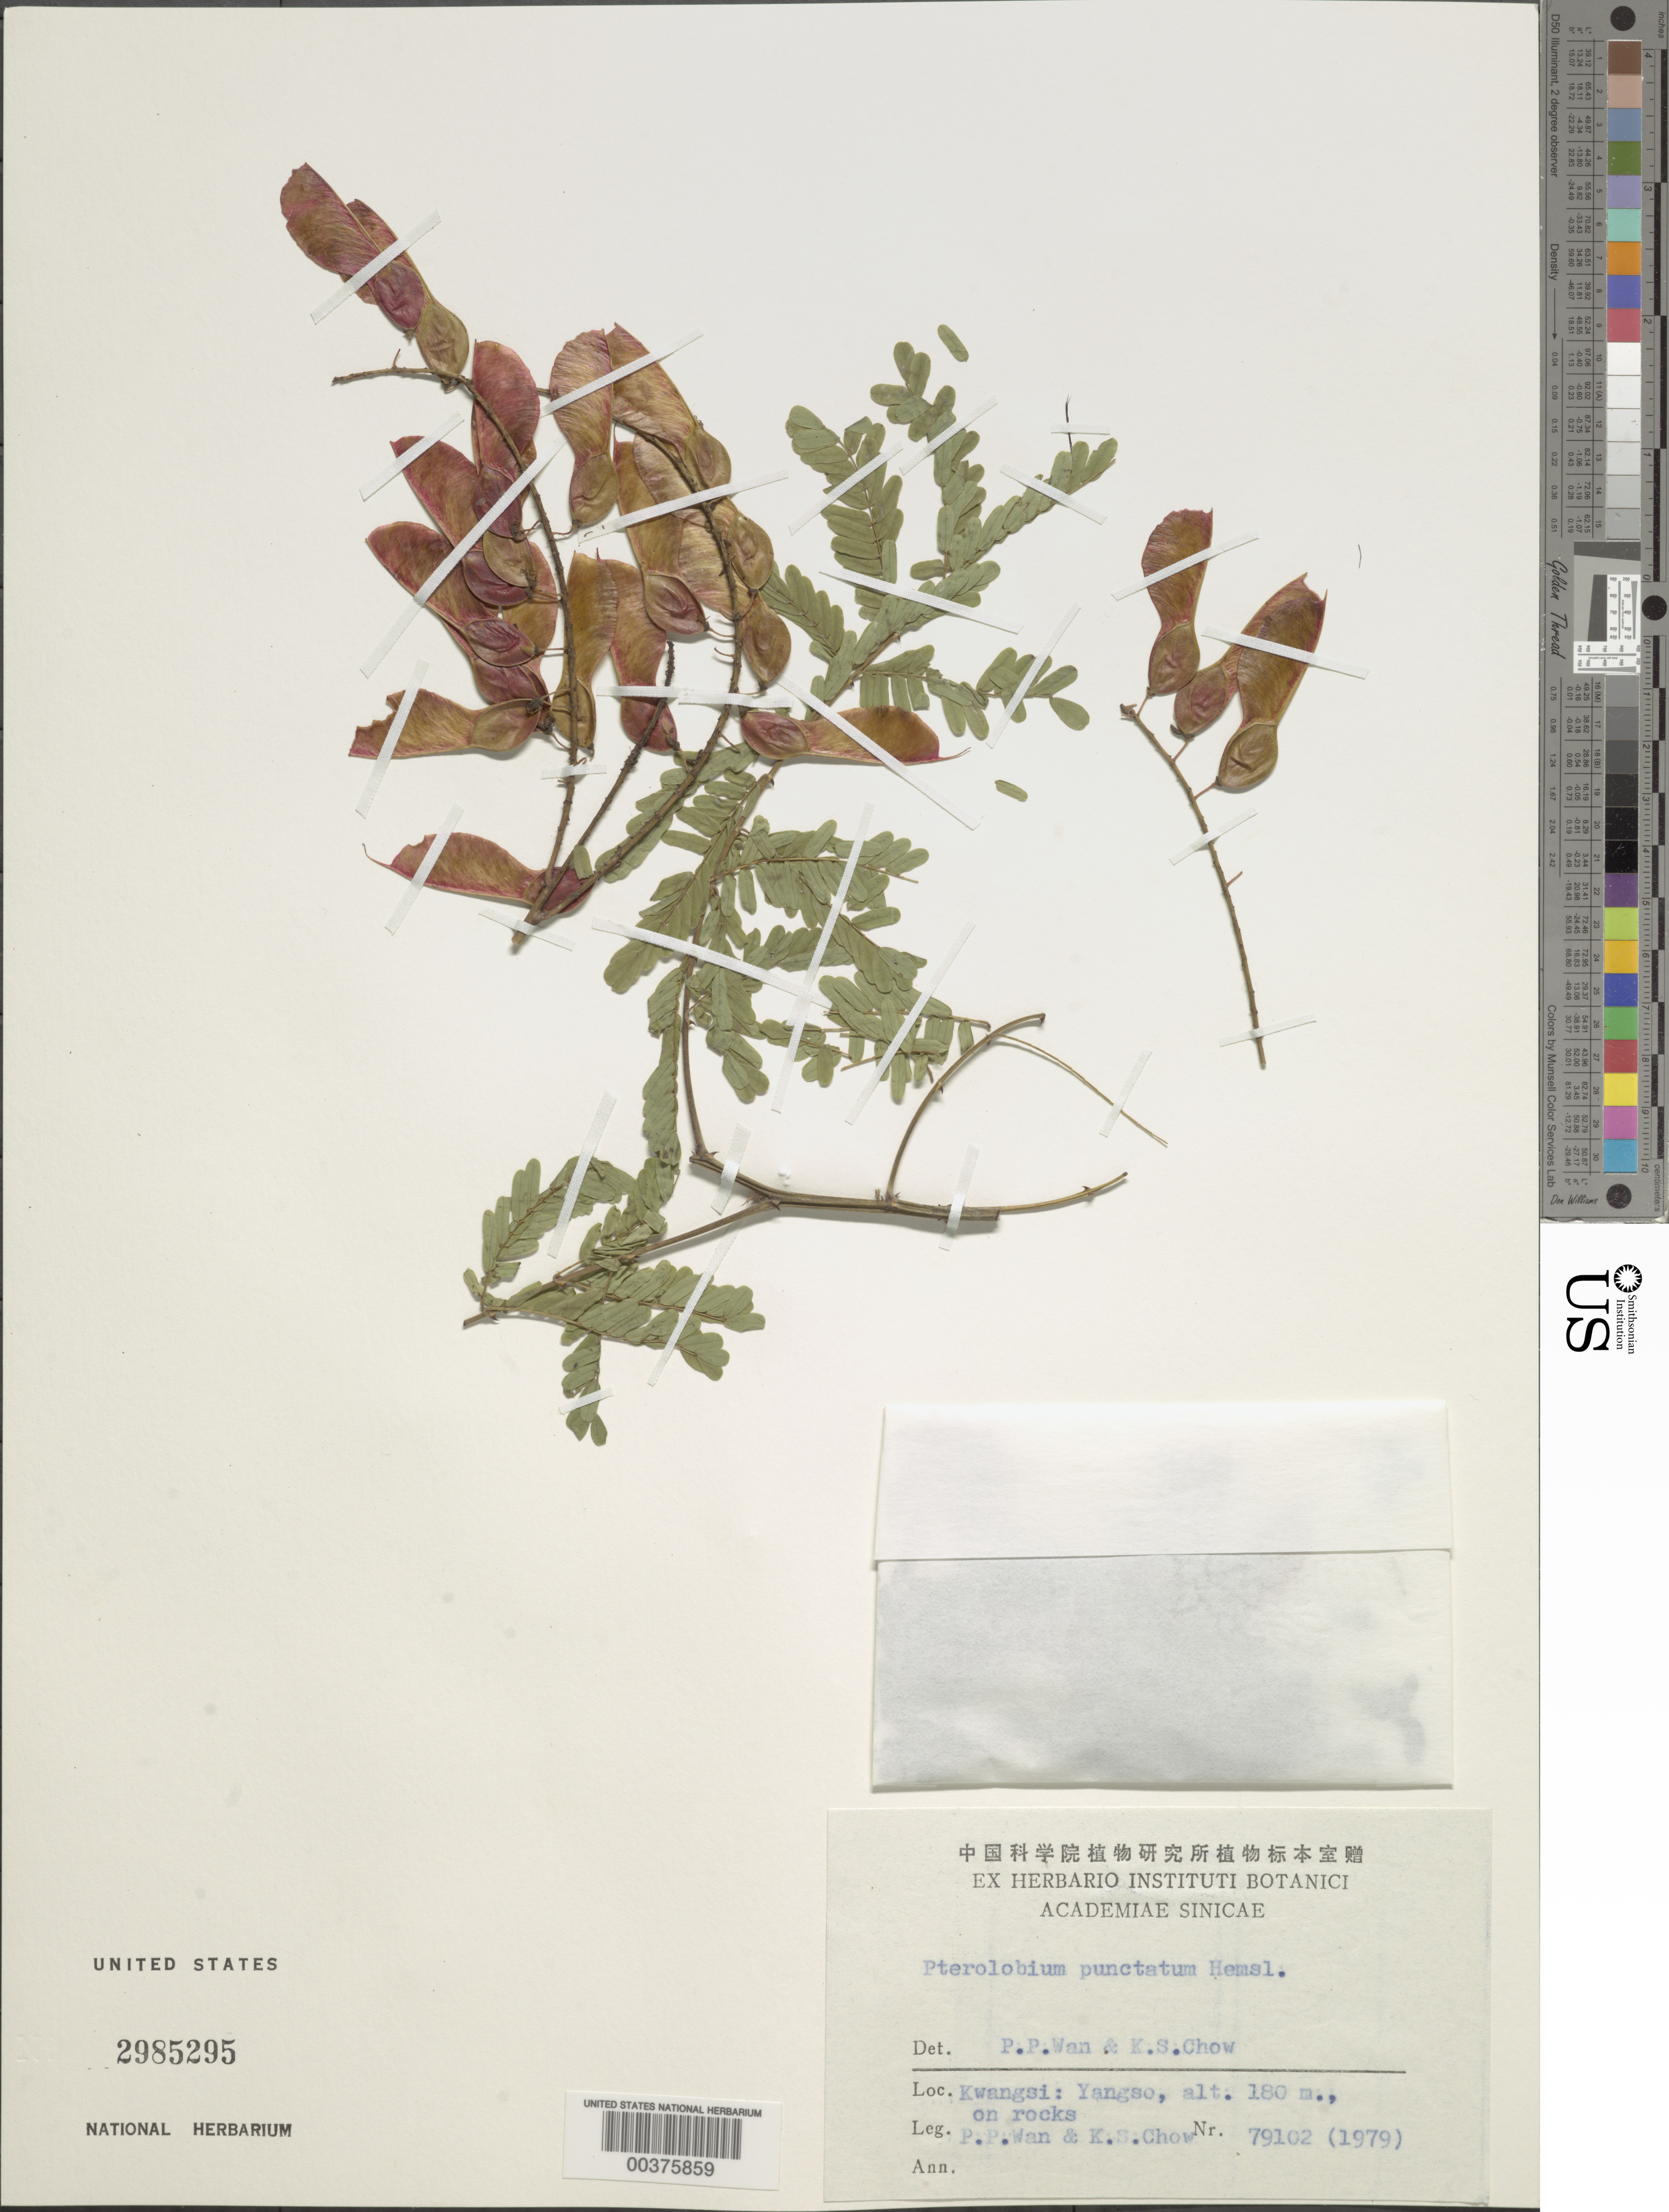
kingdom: Plantae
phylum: Tracheophyta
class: Magnoliopsida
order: Fabales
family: Fabaceae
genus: Pterolobium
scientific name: Pterolobium punctatum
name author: Hemsl.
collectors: P. Wan & K. S. Chow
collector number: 79102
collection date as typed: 1979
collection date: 1979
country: China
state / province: Guangxi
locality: Yangso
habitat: On rocks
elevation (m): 180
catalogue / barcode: US 2985295